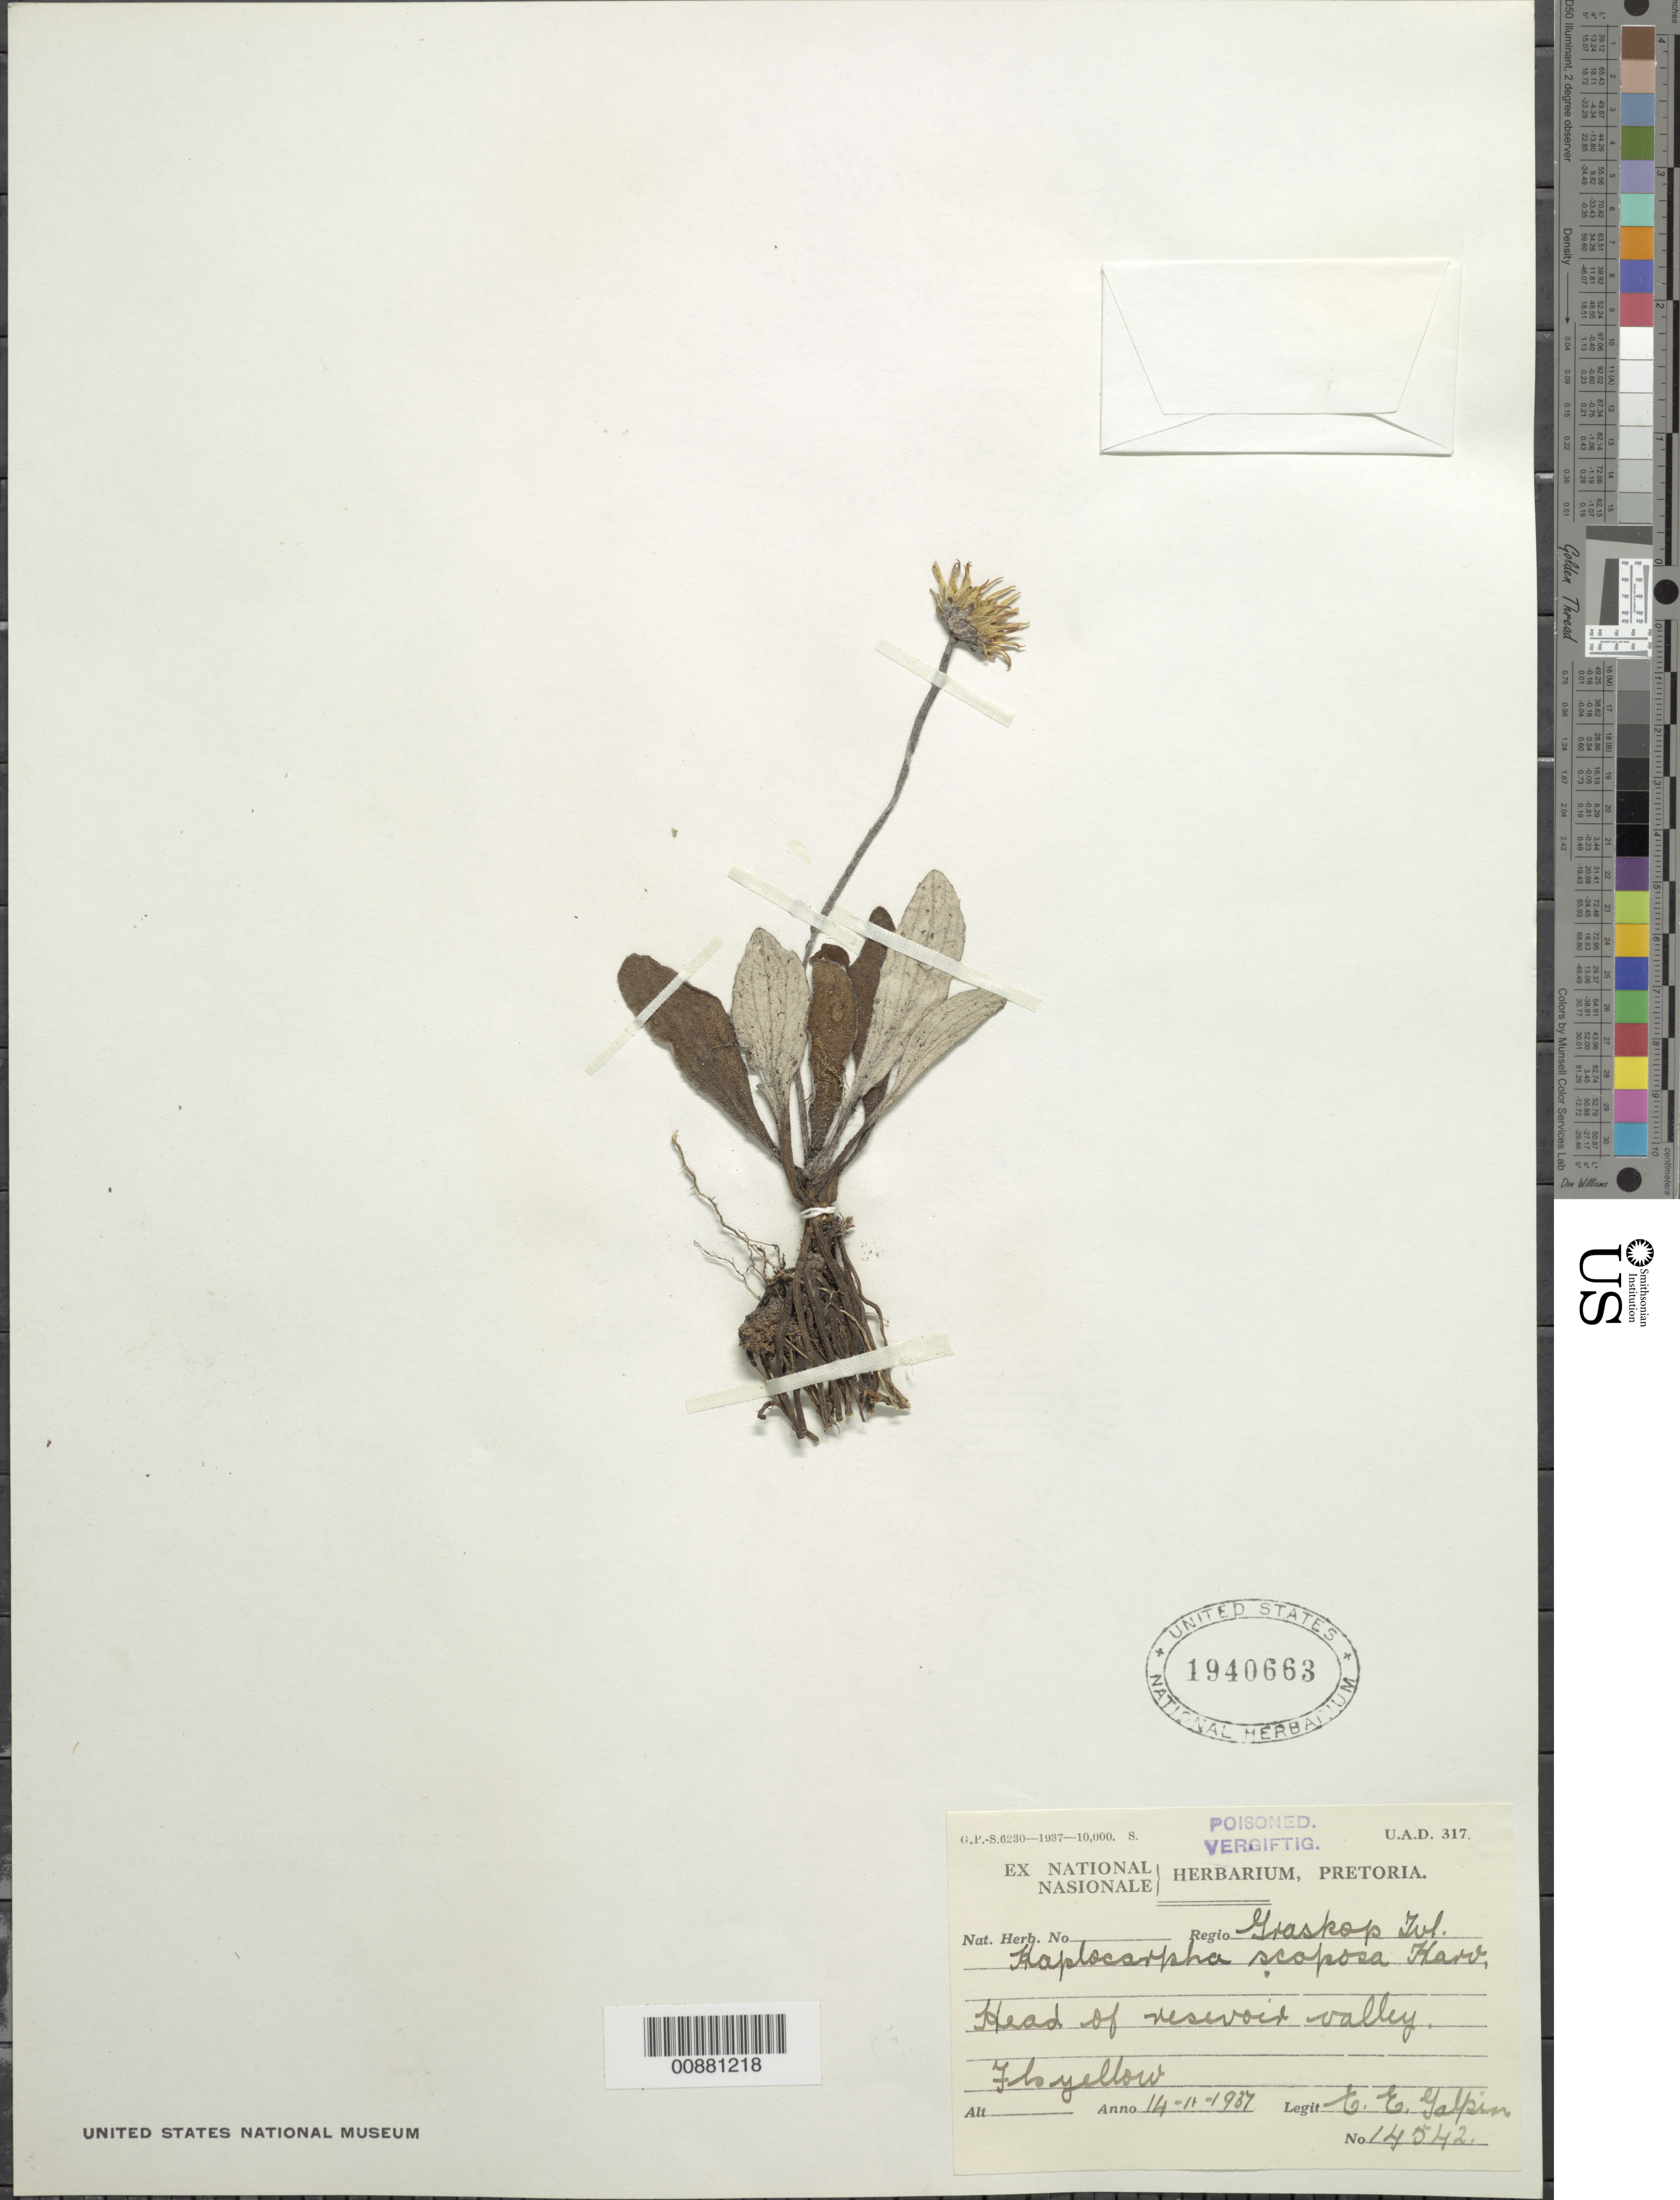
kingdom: Plantae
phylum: Tracheophyta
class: Magnoliopsida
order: Asterales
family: Asteraceae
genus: Haplocarpha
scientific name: Haplocarpha scaposa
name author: Harv.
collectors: E. Galpin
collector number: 14542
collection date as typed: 14 November 1937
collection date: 1937-11-14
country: South Africa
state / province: Mpumalanga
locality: Graskop Tul., head of reservoir valley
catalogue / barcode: US 1940663